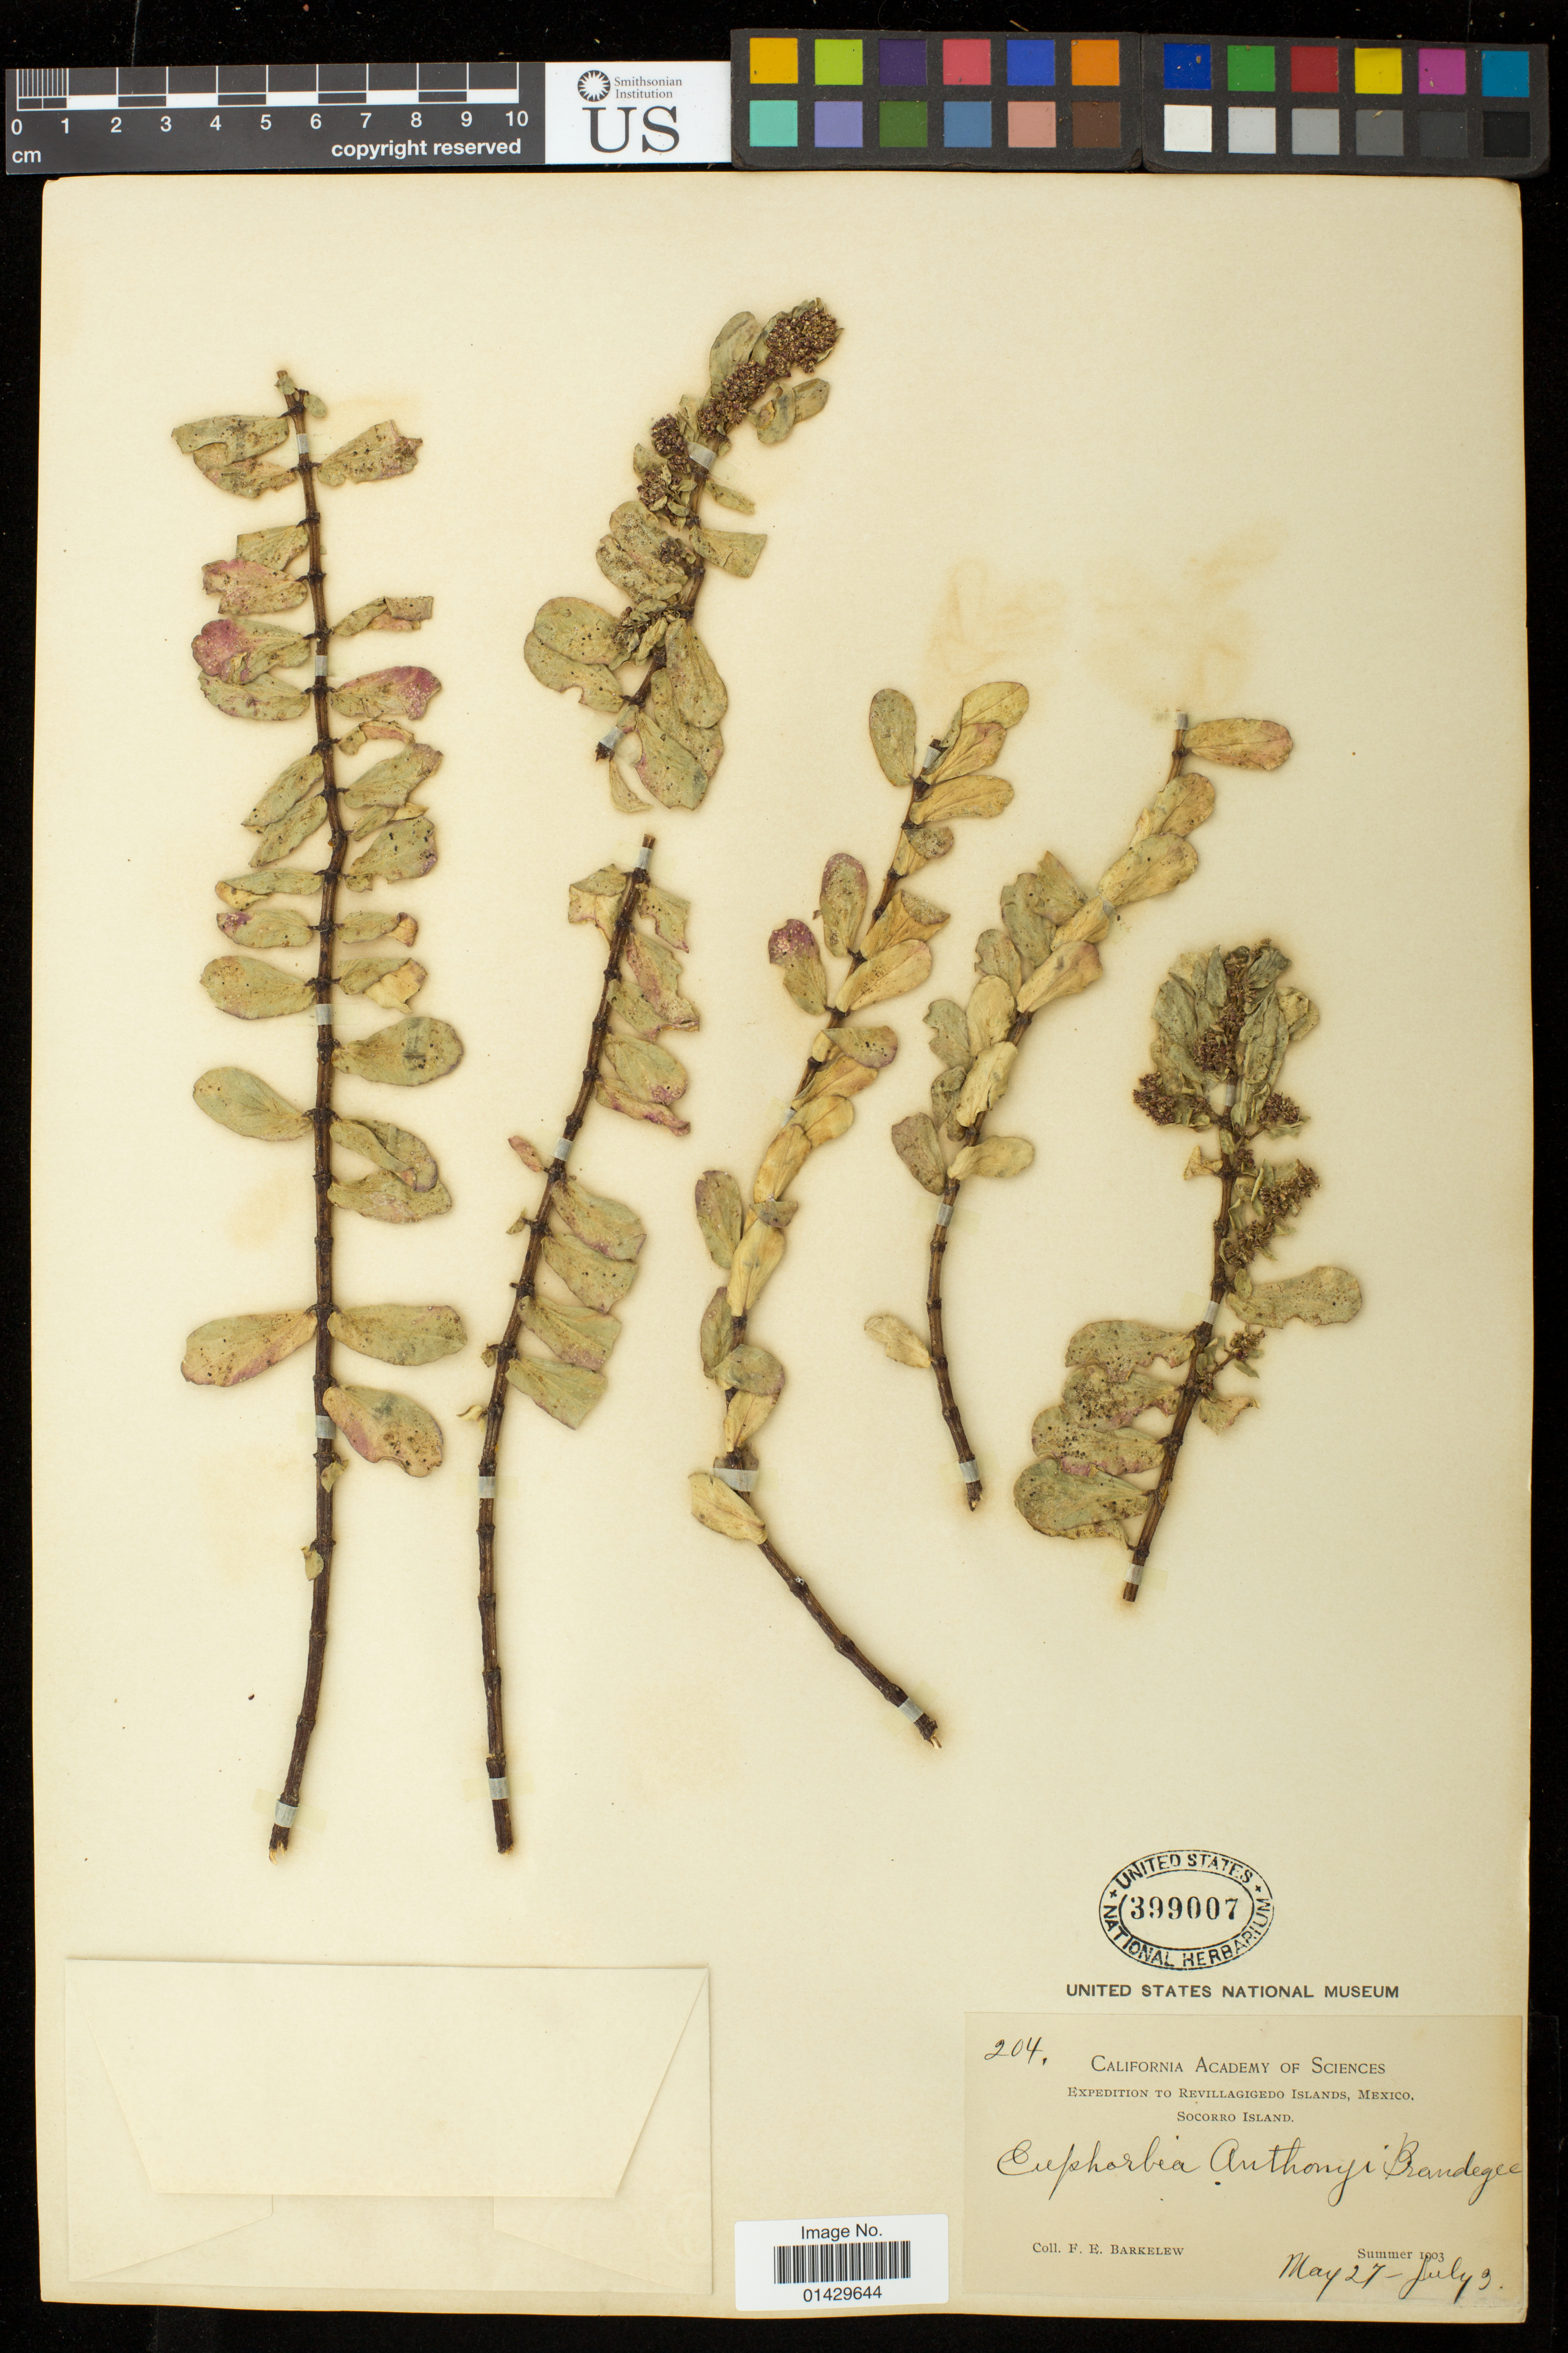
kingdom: Plantae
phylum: Tracheophyta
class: Magnoliopsida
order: Malpighiales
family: Euphorbiaceae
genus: Euphorbia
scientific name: Euphorbia anthonyi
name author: Brandegee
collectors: F. Barkelew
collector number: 204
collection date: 1903-05-27/1903-07-03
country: Mexico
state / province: Colima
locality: Revillagegedo Islands; Socorro Island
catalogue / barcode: US 399007